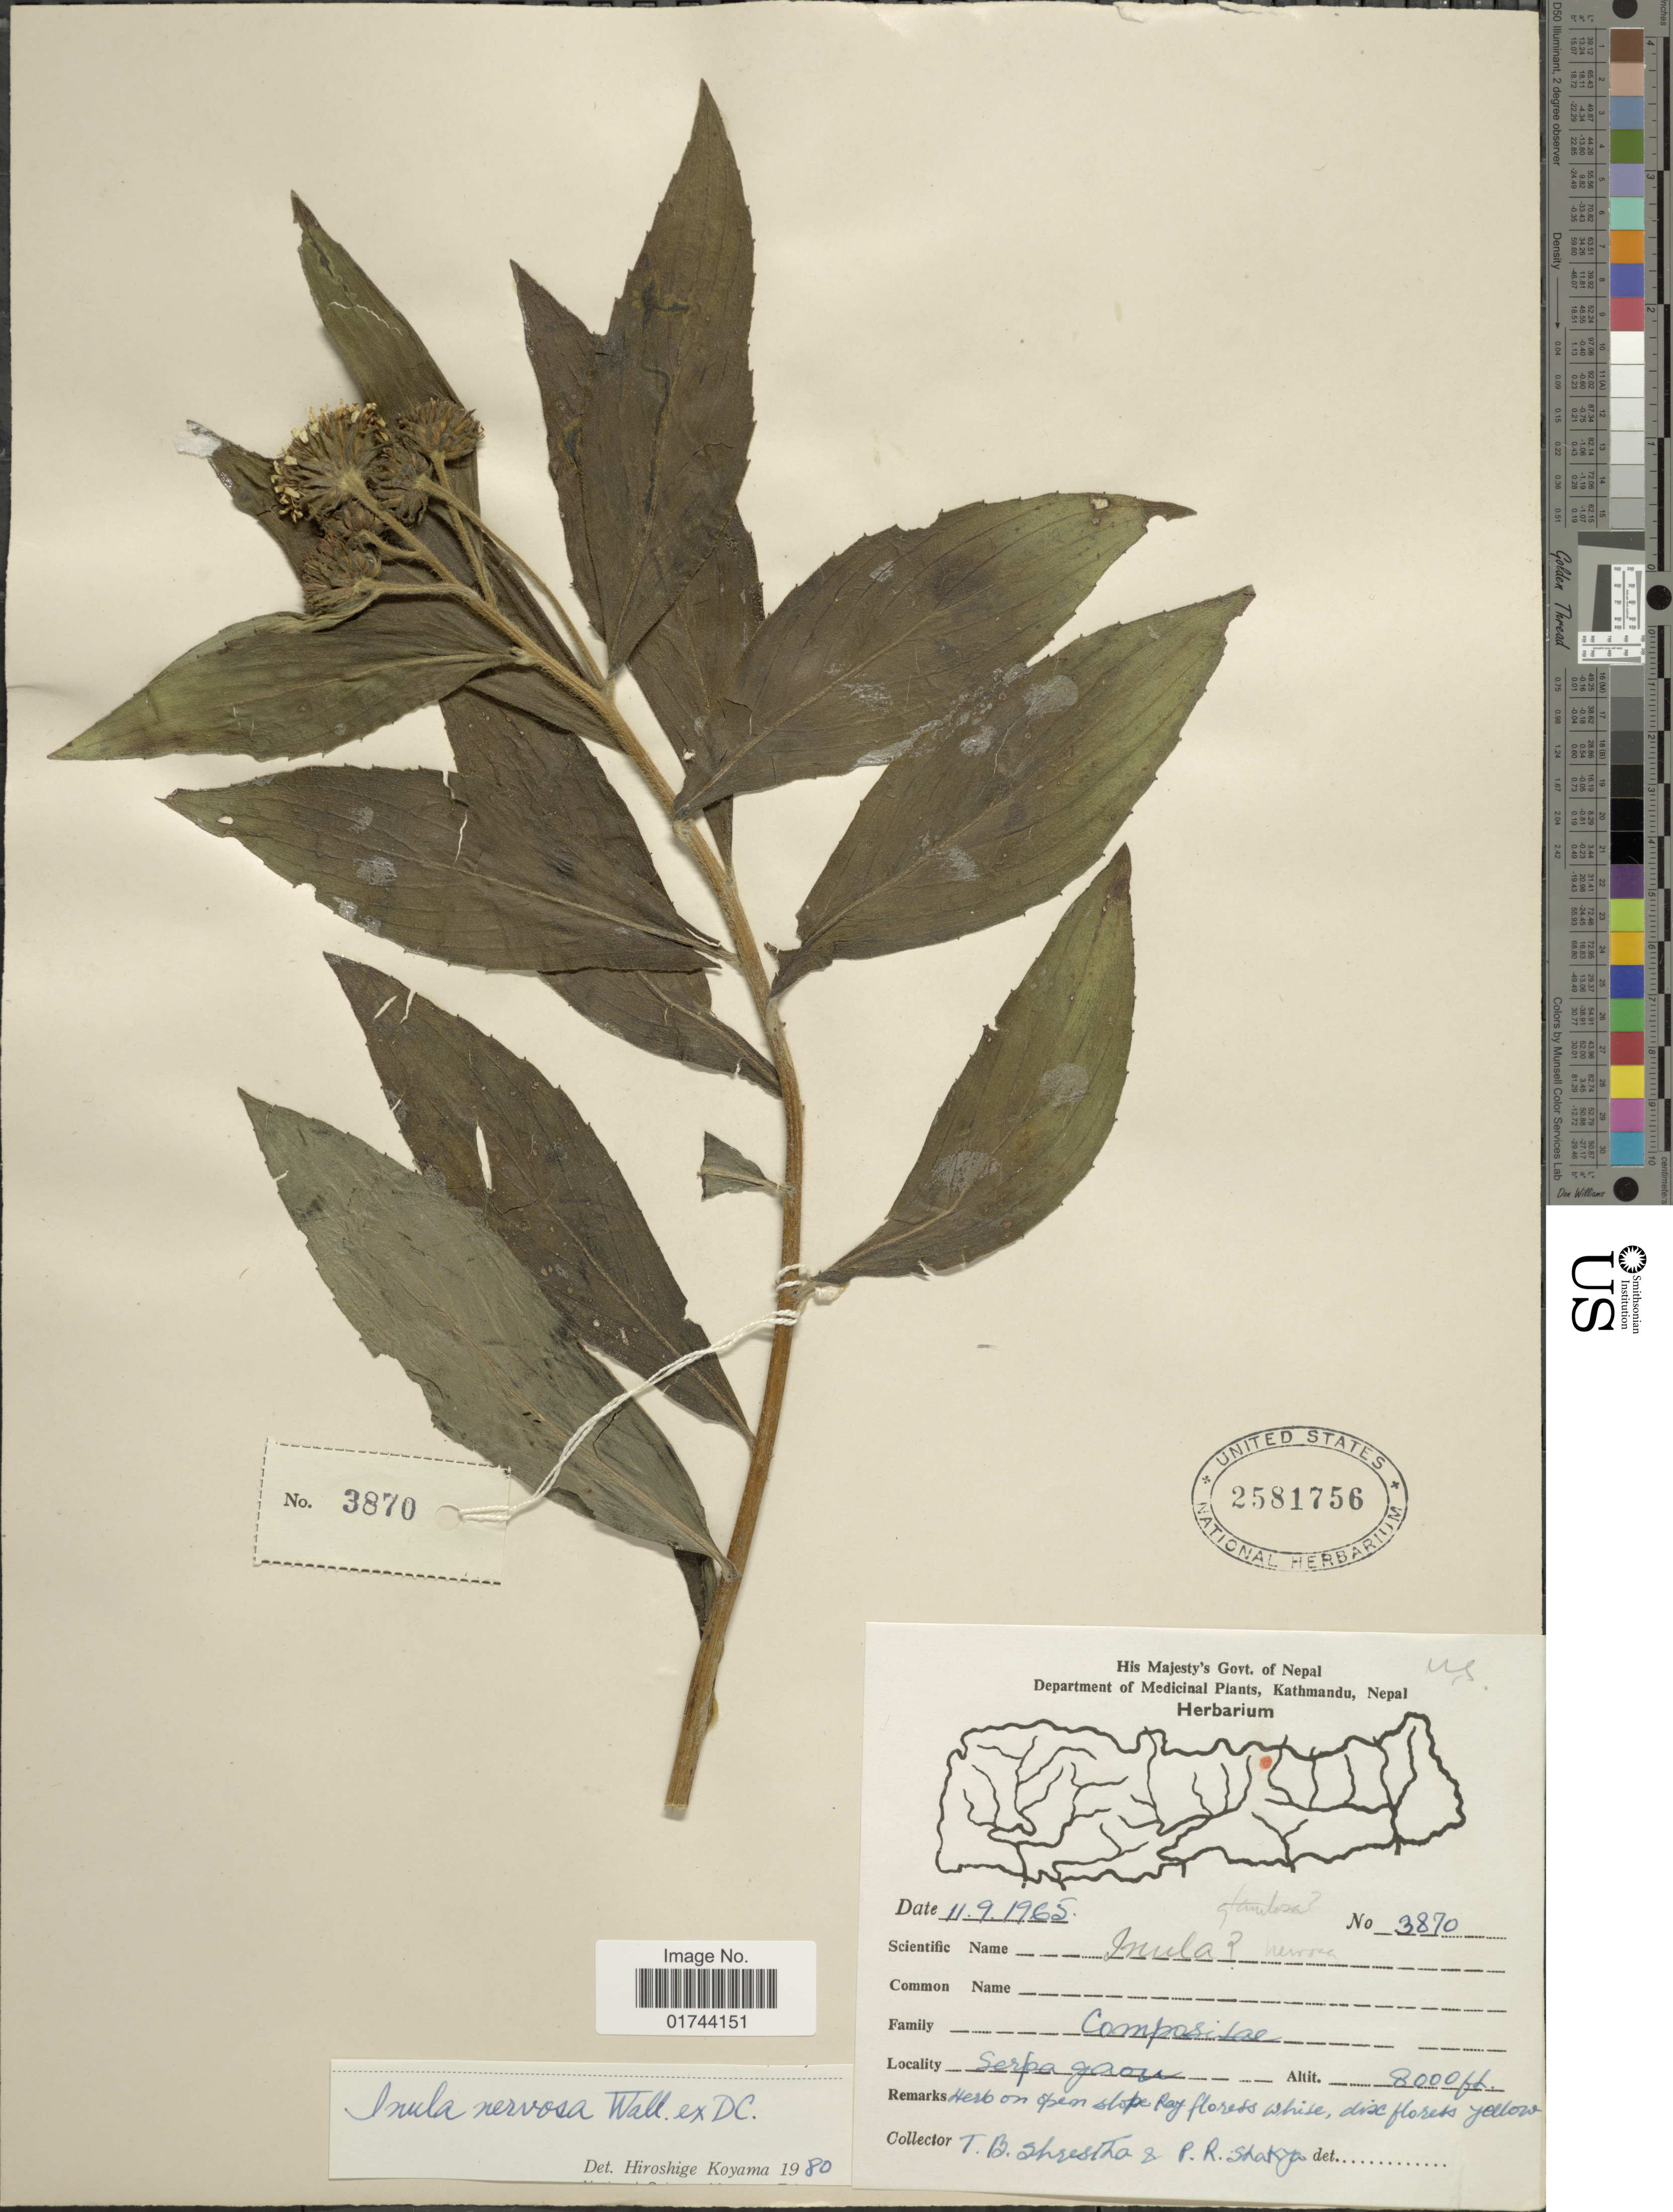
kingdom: Plantae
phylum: Tracheophyta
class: Magnoliopsida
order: Asterales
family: Asteraceae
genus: Inula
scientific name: Inula nervosa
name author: Wall. ex DC.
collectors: T. B. Shrestha & P. Shakya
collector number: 3870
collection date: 1965-09-11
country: Nepal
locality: Kathmandu, Serpa gaou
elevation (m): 2438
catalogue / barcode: US 2581756